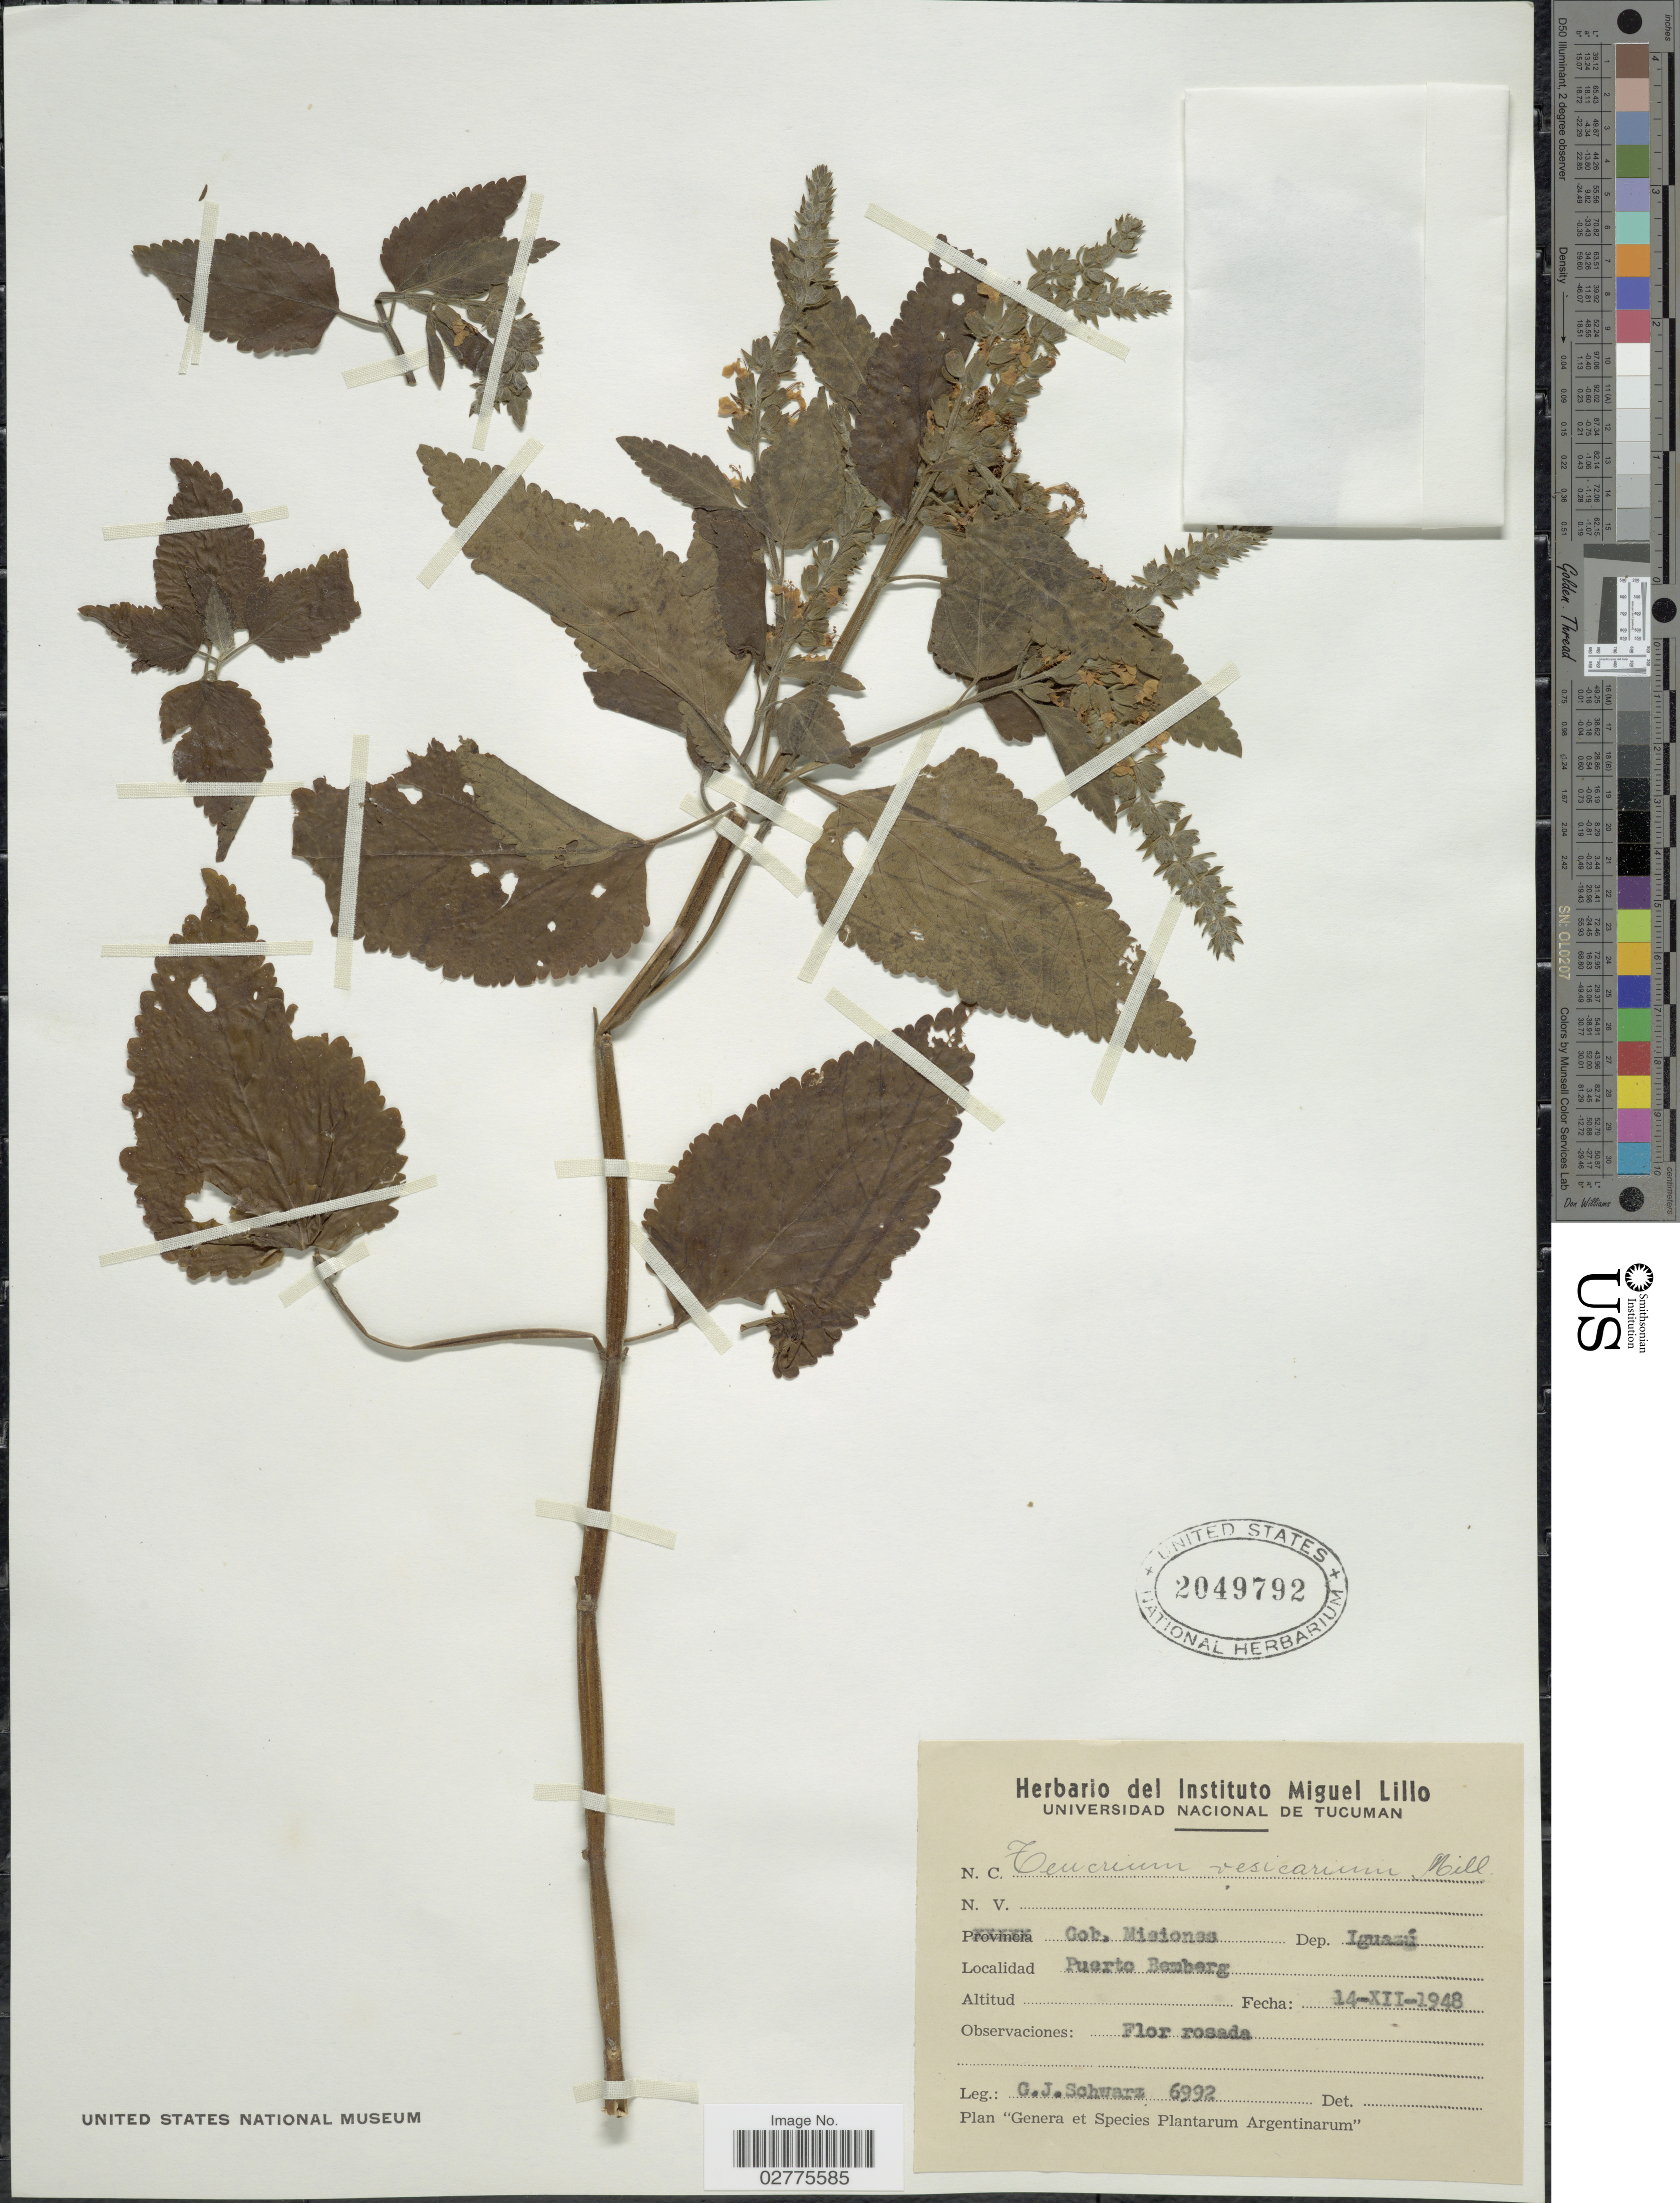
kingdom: Plantae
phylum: Tracheophyta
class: Magnoliopsida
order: Lamiales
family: Lamiaceae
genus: Teucrium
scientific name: Teucrium vesicarium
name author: Mill.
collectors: G. J. Schwarz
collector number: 6992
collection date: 1948-12-14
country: Argentina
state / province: Misiones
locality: Gob. Misiones, Dep. Iguazú, Puerto Bemberg.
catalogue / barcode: US 2049792